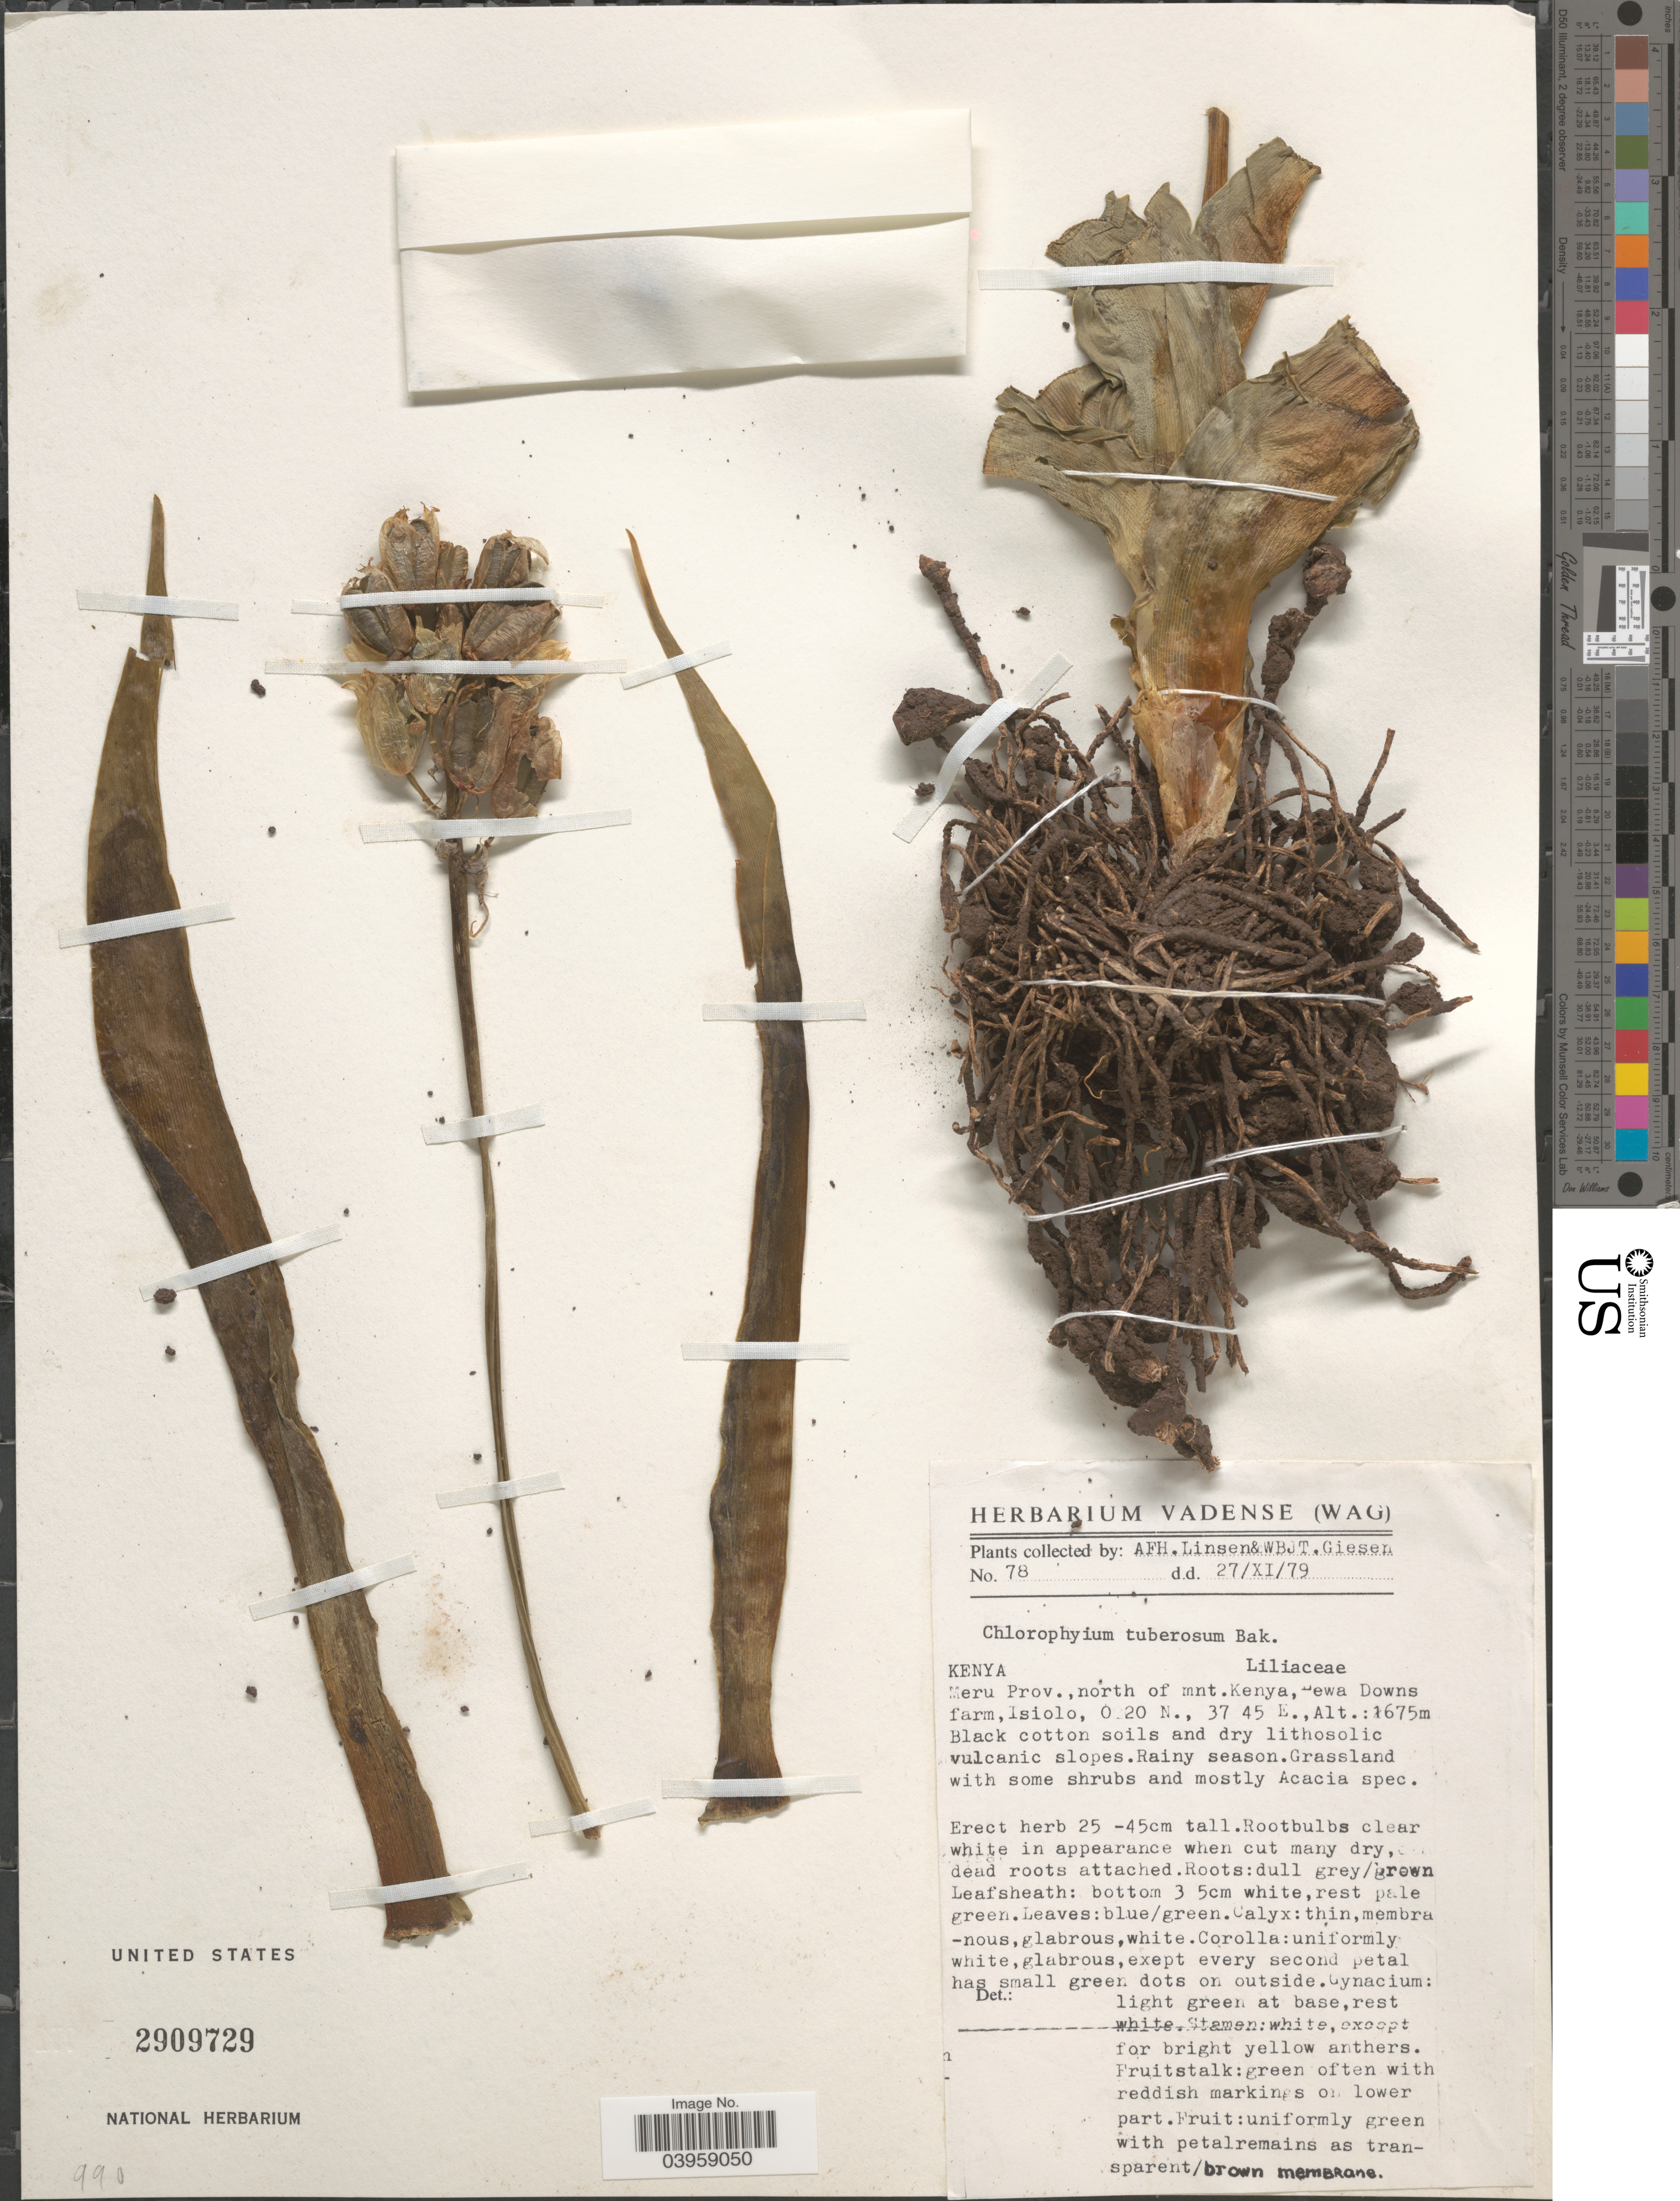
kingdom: Plantae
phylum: Tracheophyta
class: Liliopsida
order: Asparagales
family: Asparagaceae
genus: Chlorophytum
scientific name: Chlorophytum tuberosum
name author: Baker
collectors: A. Linsen & W. Giesen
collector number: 78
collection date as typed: Transcribed d/m/y: 27/11/79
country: Kenya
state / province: Meru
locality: North of mnt. Kenya, Lewa Downs farm, Isiolo.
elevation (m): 1675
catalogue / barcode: US 2909729